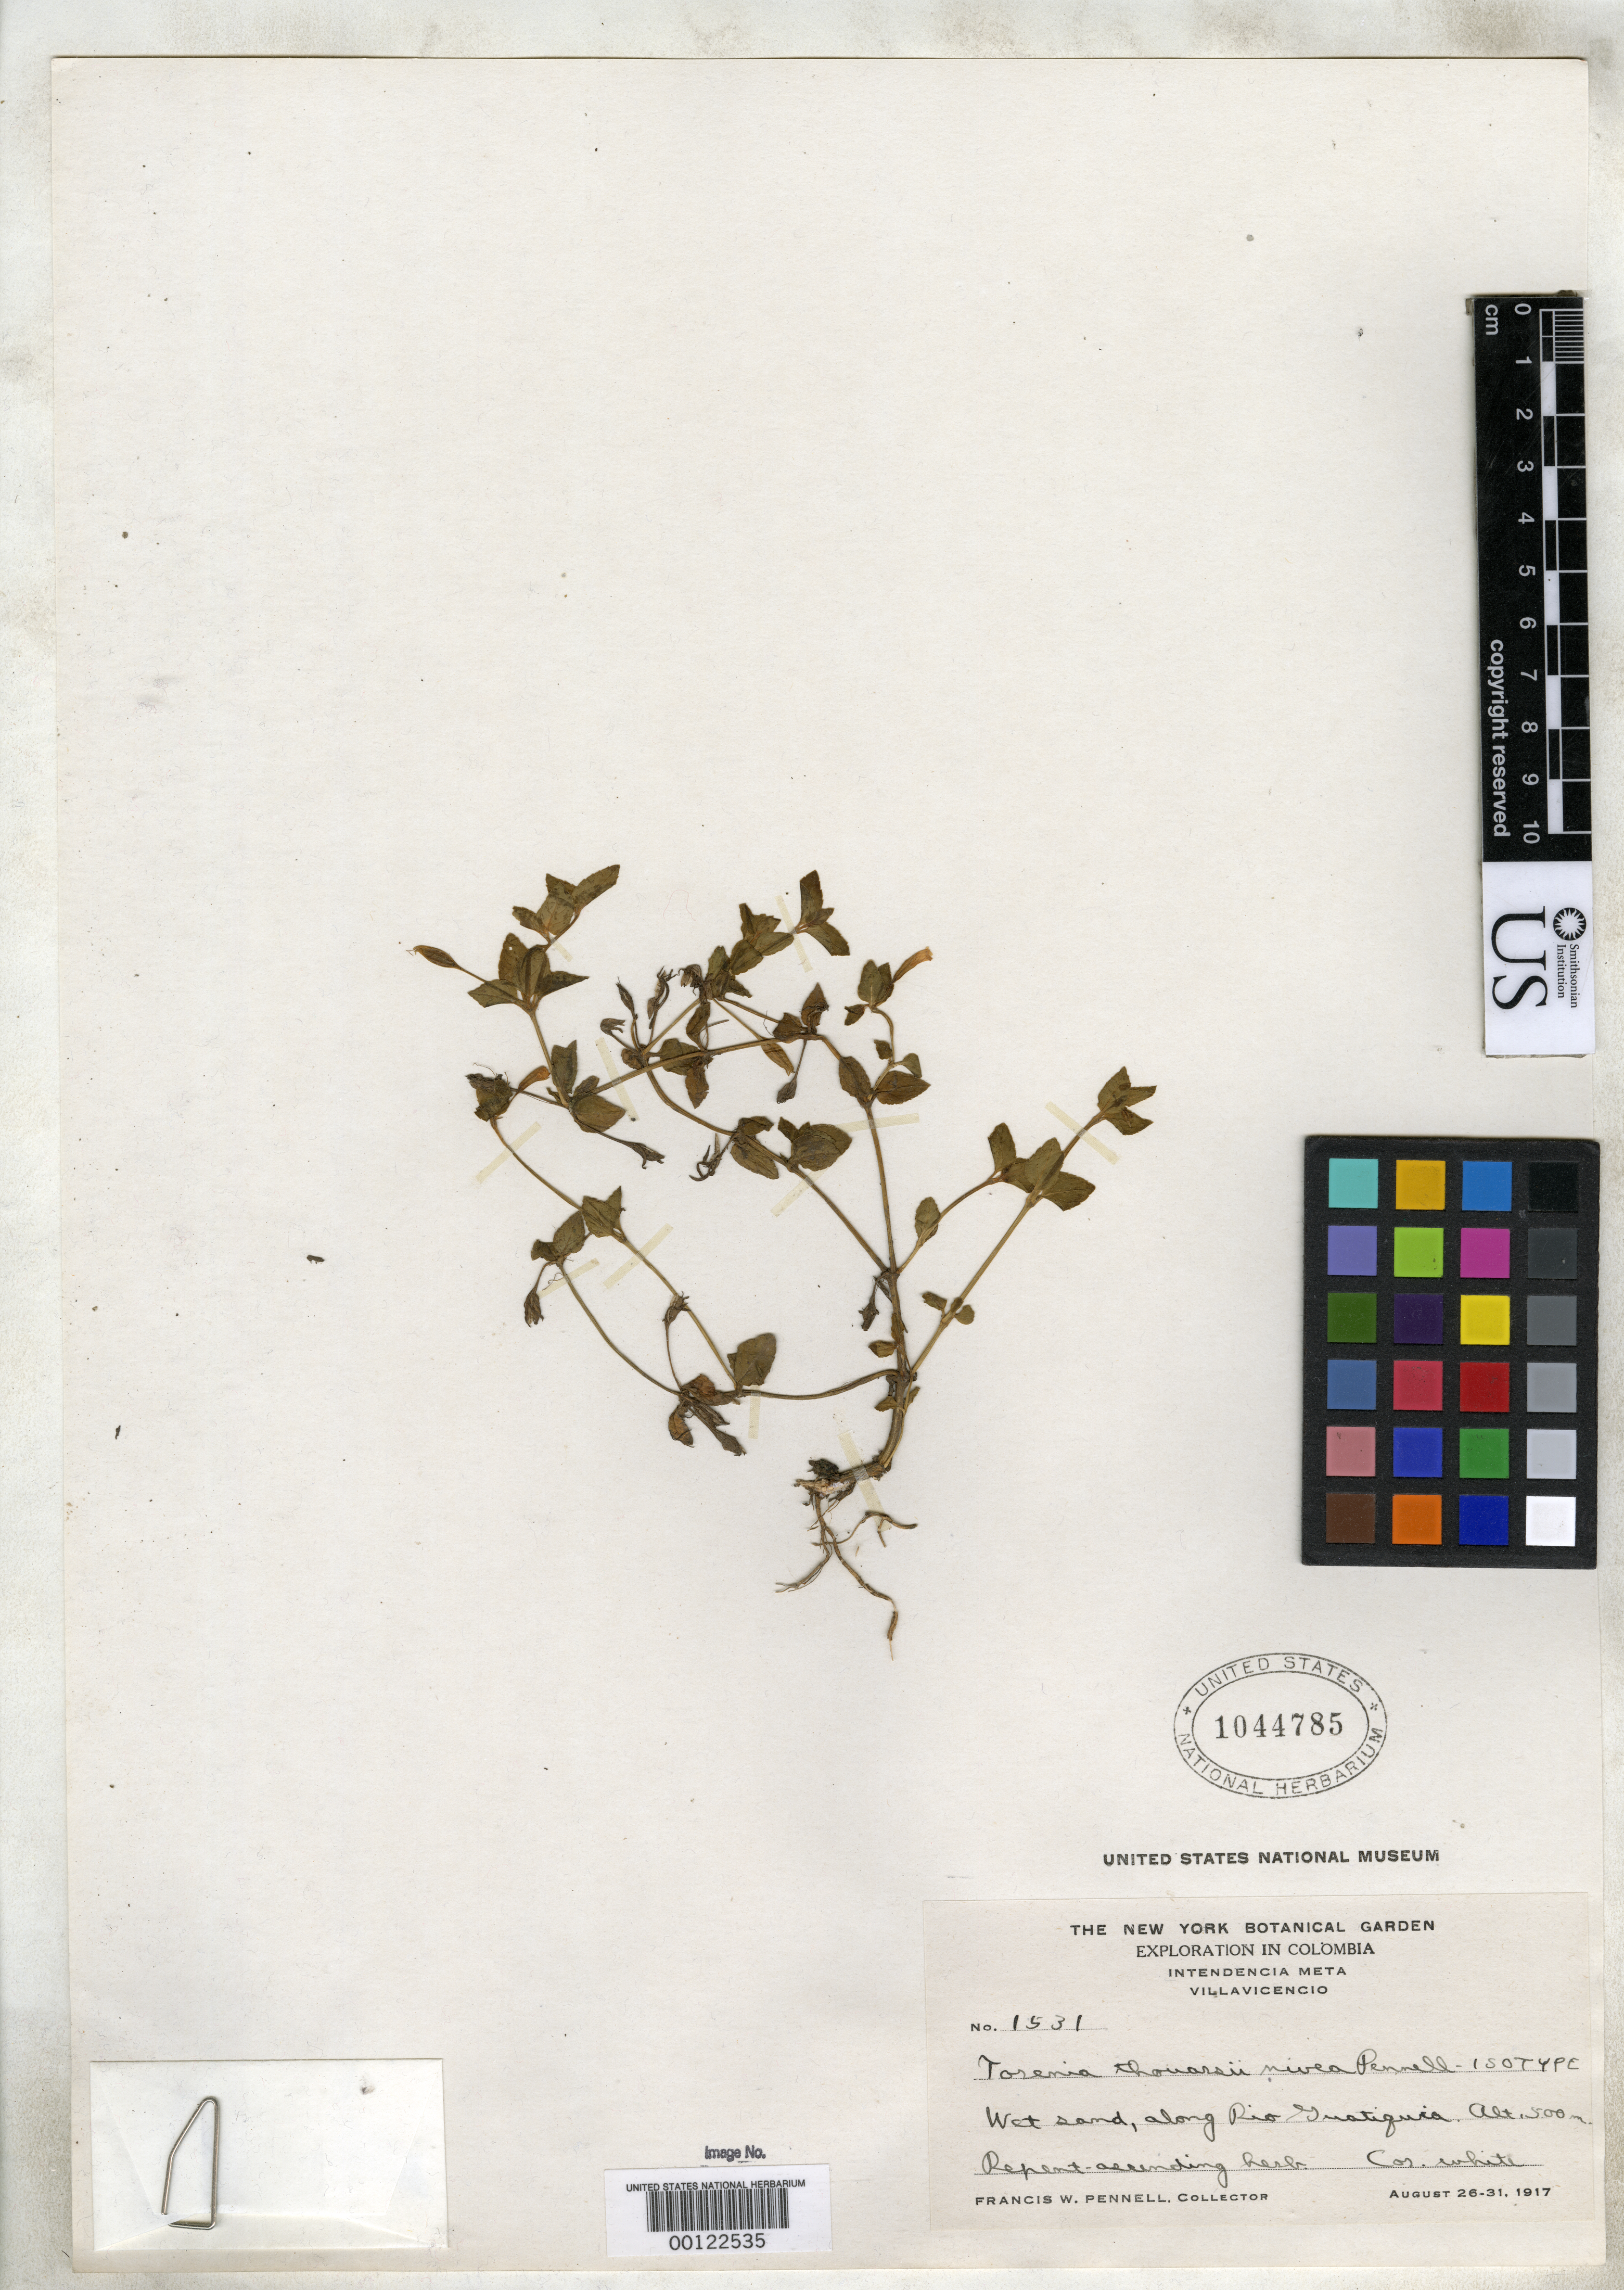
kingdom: Plantae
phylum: Tracheophyta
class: Magnoliopsida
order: Lamiales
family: Linderniaceae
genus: Torenia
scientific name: Torenia thouarsii var. nivea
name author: Pennell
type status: Isotype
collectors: F. W. Pennell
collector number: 1531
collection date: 1917-08-26/1917-08-30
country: Colombia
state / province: Meta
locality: Intendencia Meta, Villavicencio. Along Rio Guatiquia.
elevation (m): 500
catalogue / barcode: US 1044785